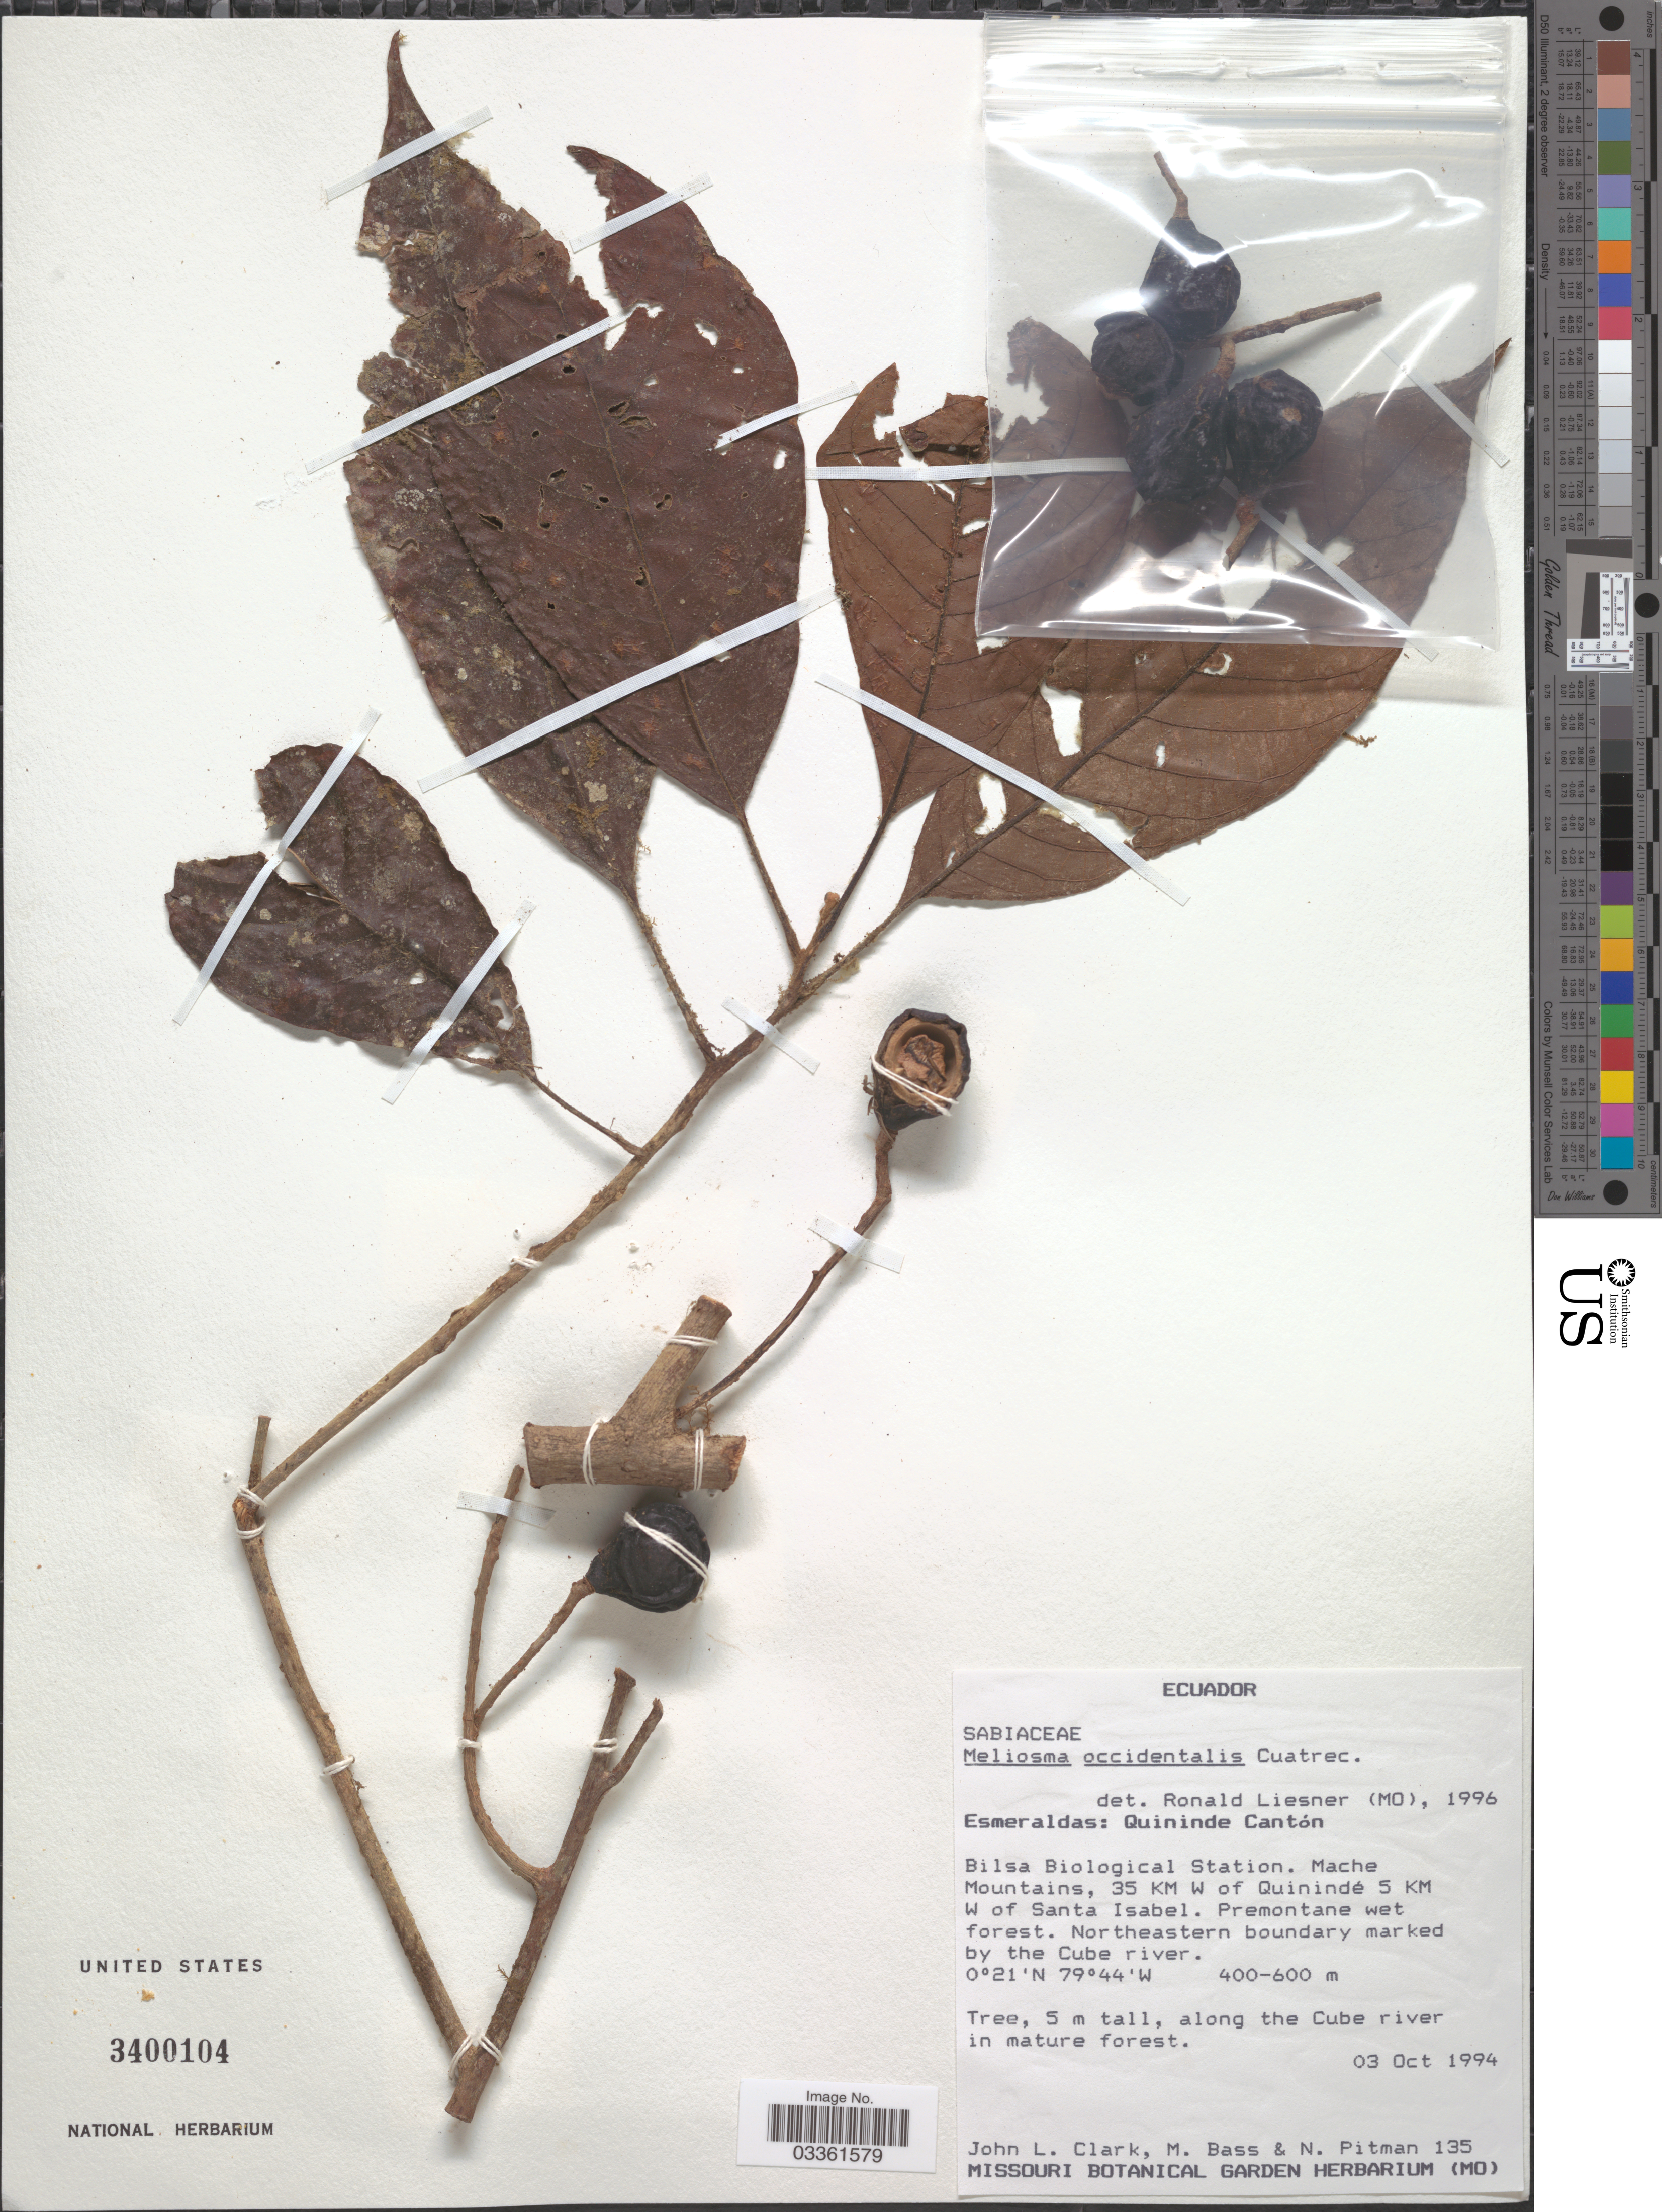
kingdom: Plantae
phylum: Tracheophyta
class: Magnoliopsida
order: Proteales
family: Sabiaceae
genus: Meliosma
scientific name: Meliosma occidentalis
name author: Cuatrec.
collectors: J. L. Clark, M. Bass & N. Pitman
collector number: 135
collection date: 1994-10-03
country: Ecuador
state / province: Esmeraldas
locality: Quininde Cantón. Bilsa Bilogical Station. Mache Mountains, 35 KM W of Quinindé 5 KM W of Santa Isabel. Premontane wet forest. Northeastern boundary marked by the Cube river.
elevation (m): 400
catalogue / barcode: US 3400104